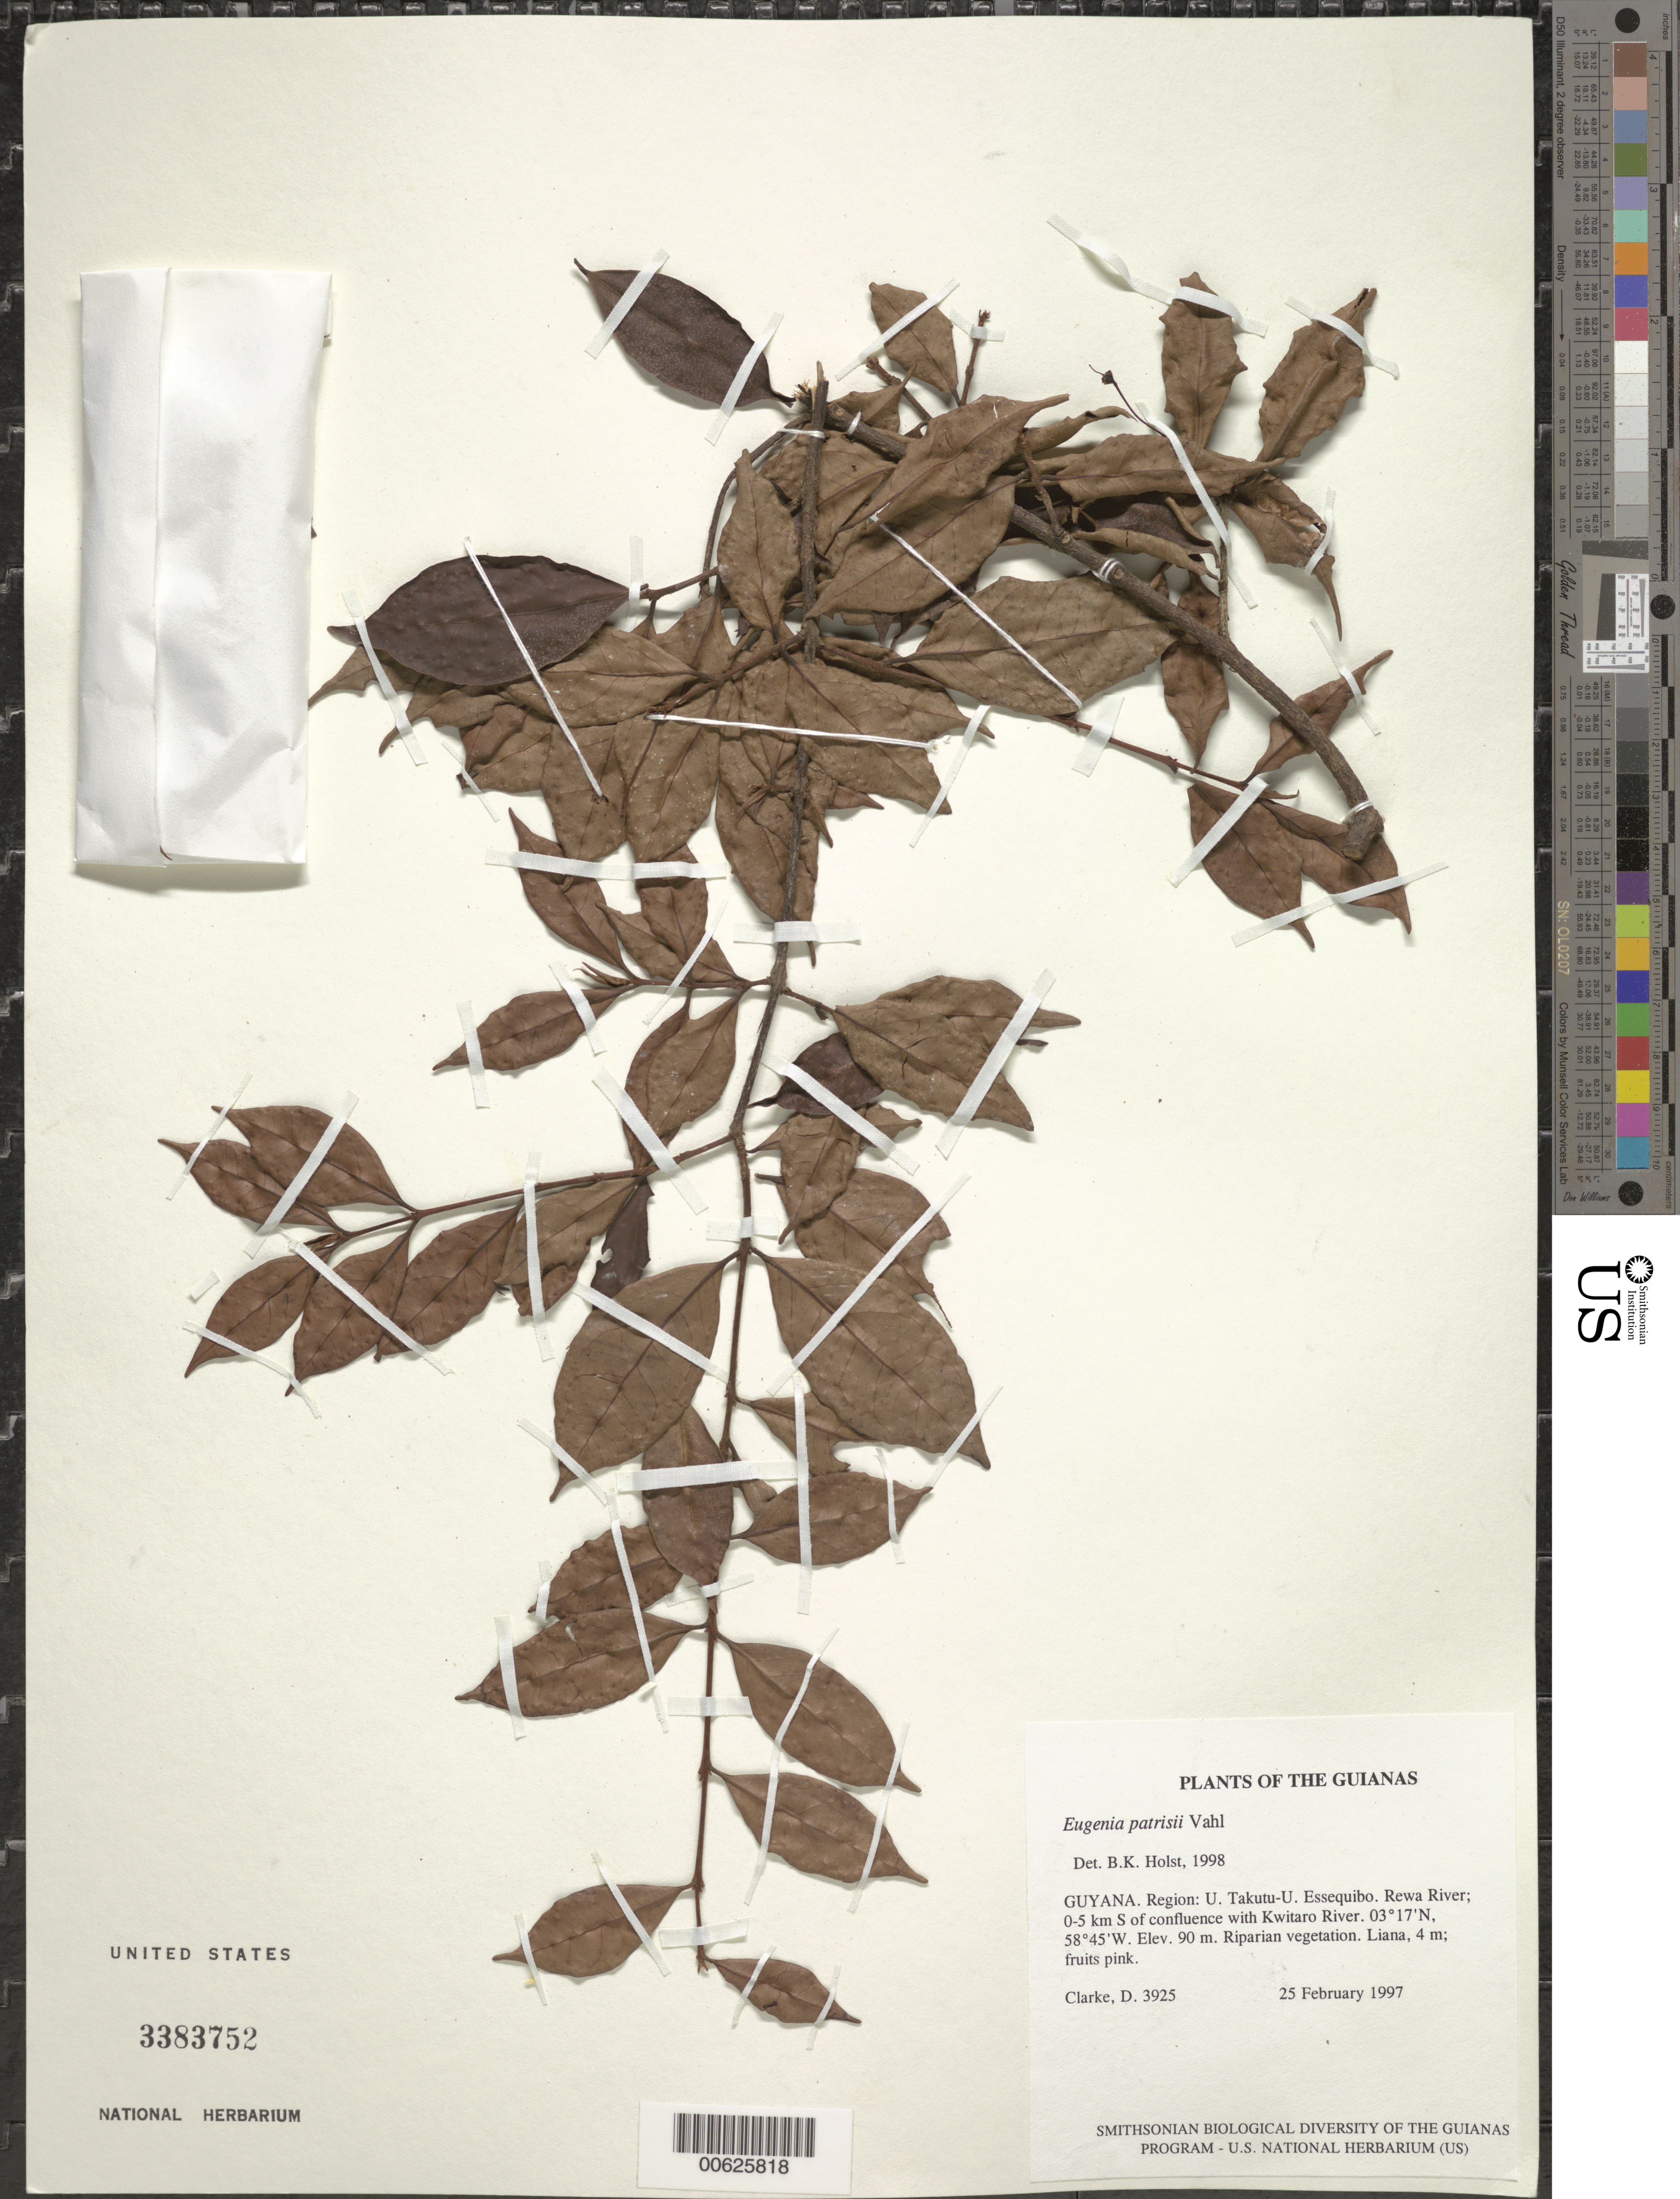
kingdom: Plantae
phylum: Tracheophyta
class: Magnoliopsida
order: Malpighiales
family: Malpighiaceae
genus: Heteropterys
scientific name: Heteropterys macrostachya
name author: A. Juss.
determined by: Anderson, W. R., (MICH), University of Michigan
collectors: H. D. Clarke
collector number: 3931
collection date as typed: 25 February 1997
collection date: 1997-02-25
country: Guyana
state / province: U. Takutu-U. Essequibo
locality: Rewa River; 0-5 km S of confluence with Kwitaro River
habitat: Riparian vegetation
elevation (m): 90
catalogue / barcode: US 3383752-2